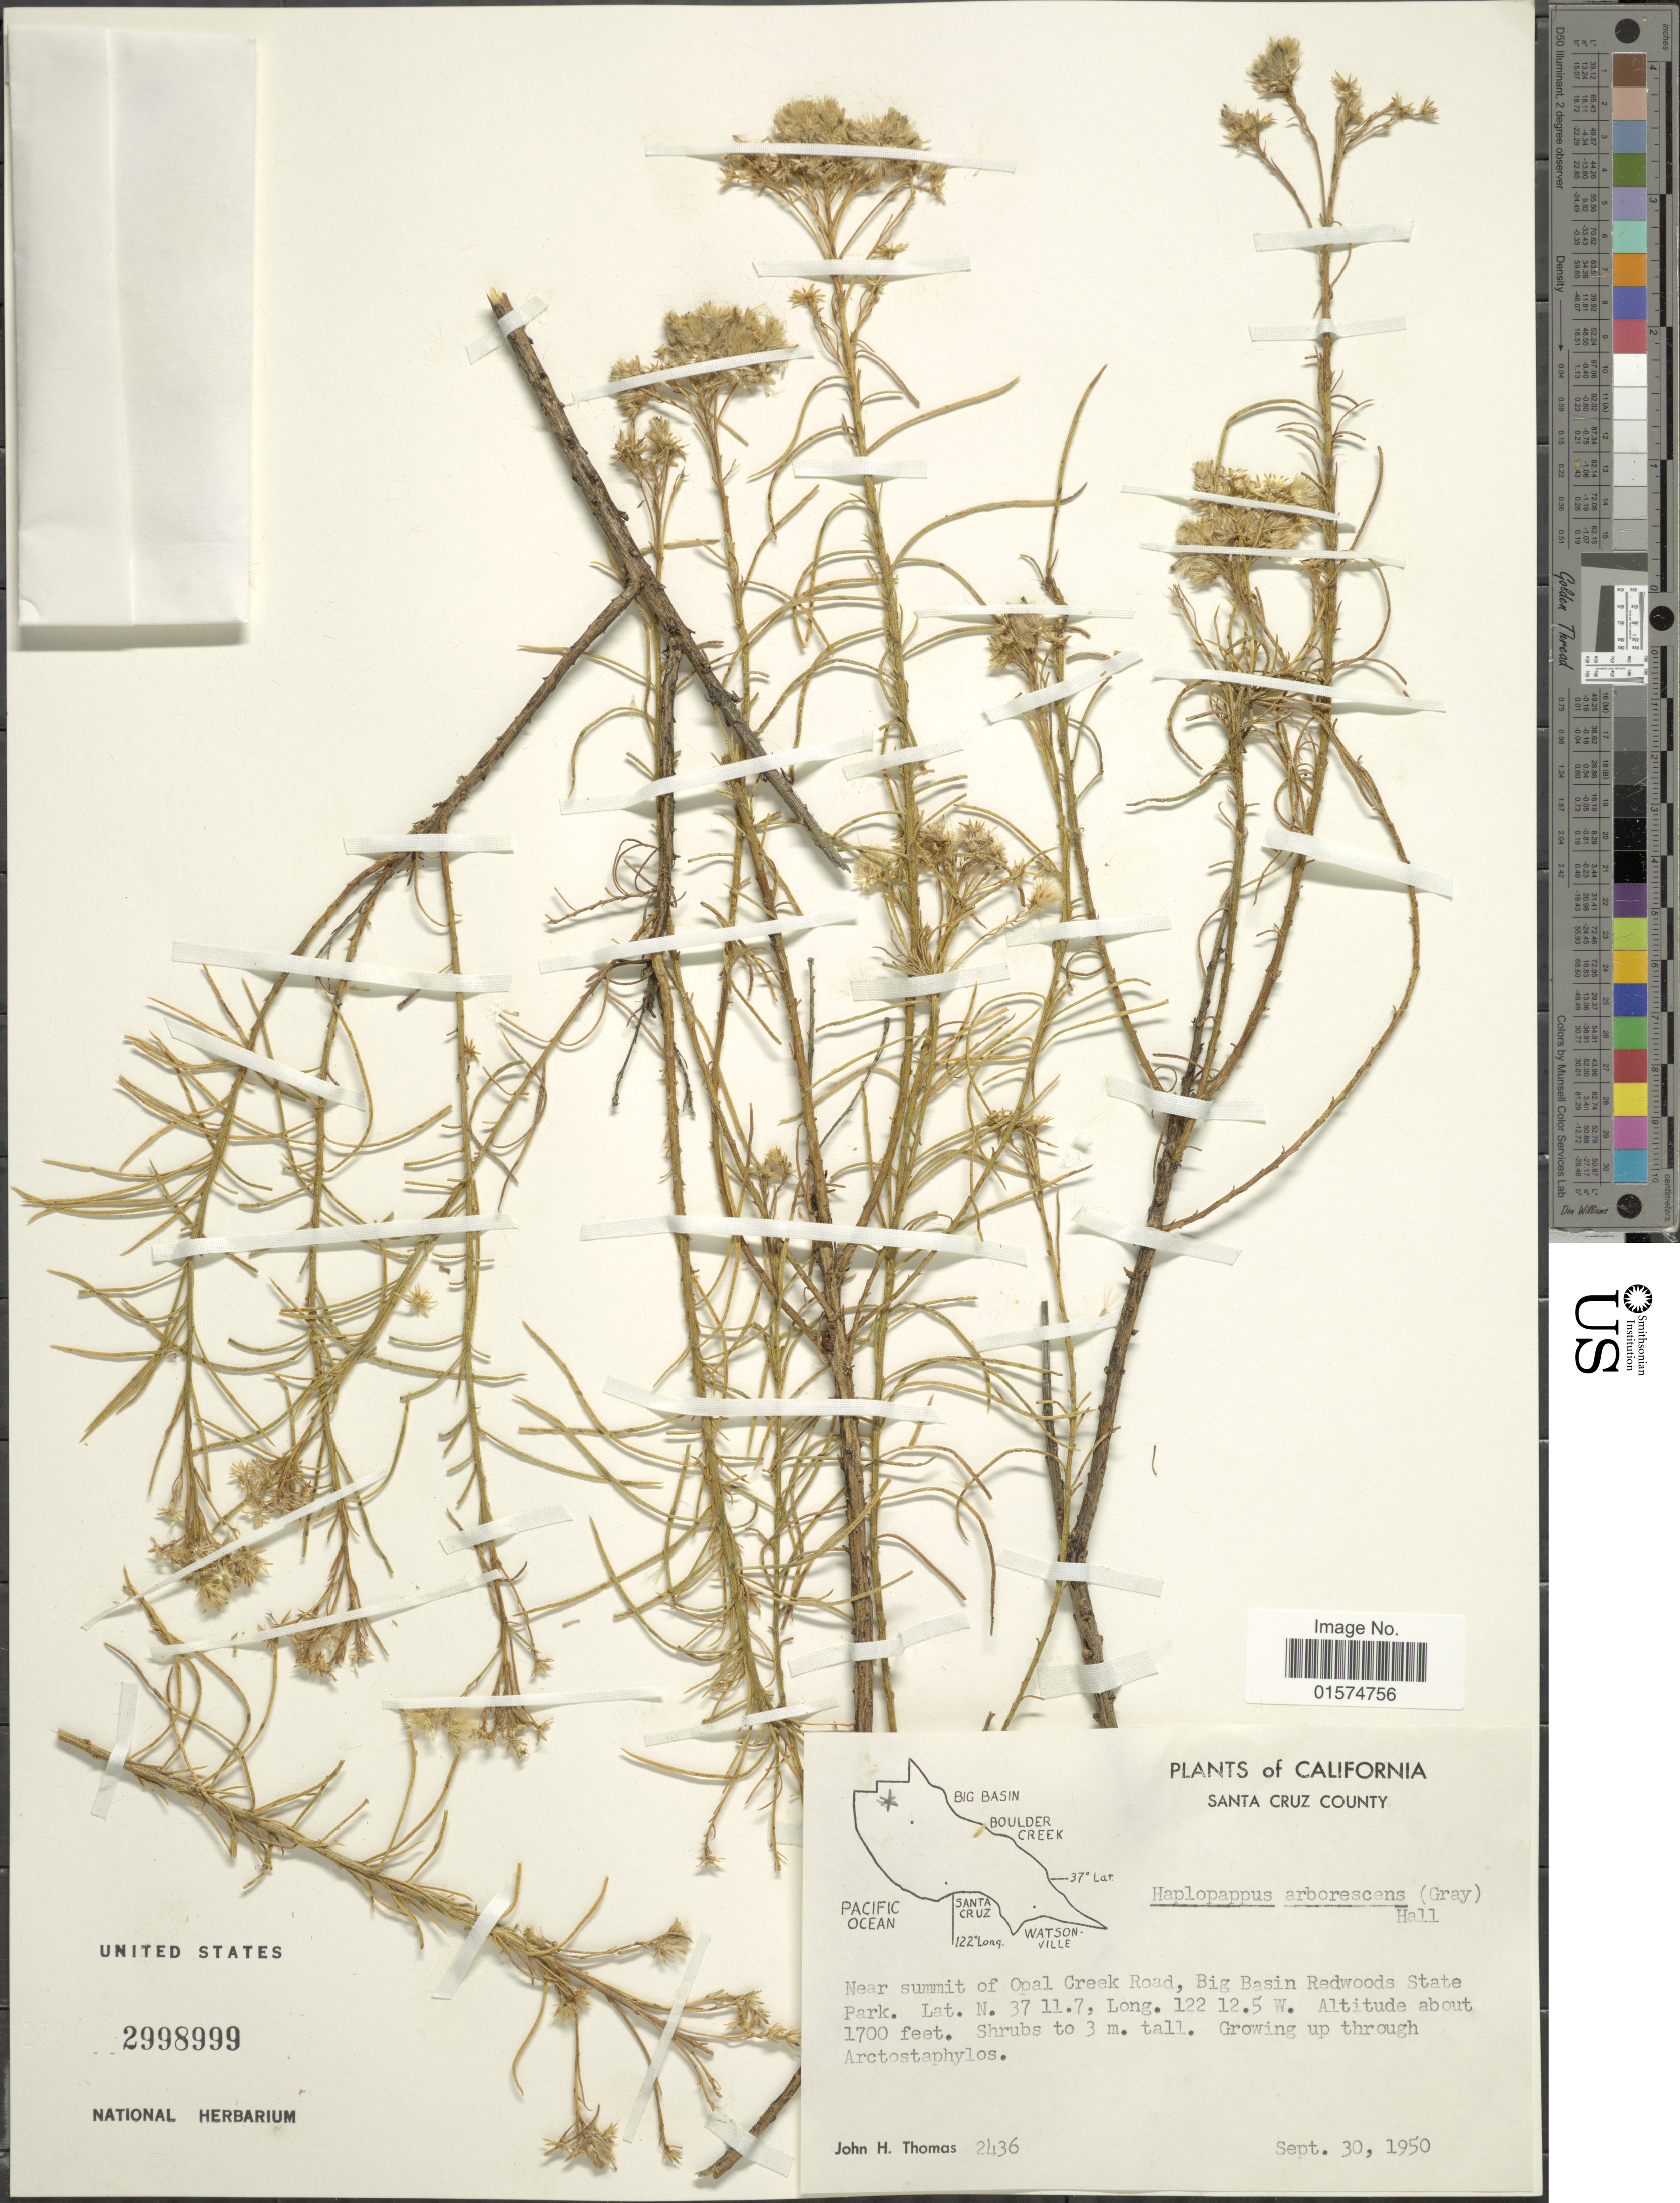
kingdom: Plantae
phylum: Tracheophyta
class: Magnoliopsida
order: Asterales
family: Asteraceae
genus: Ericameria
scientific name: Ericameria arborescens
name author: (A. Gray) Greene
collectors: J. H. Thomas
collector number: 2436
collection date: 1950-09-30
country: United States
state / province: California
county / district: Santa Cruz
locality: Santa Cruz County. Near summit of Opal Creek Road, Big Basin Redwoods State Park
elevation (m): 518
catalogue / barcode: US 2998999